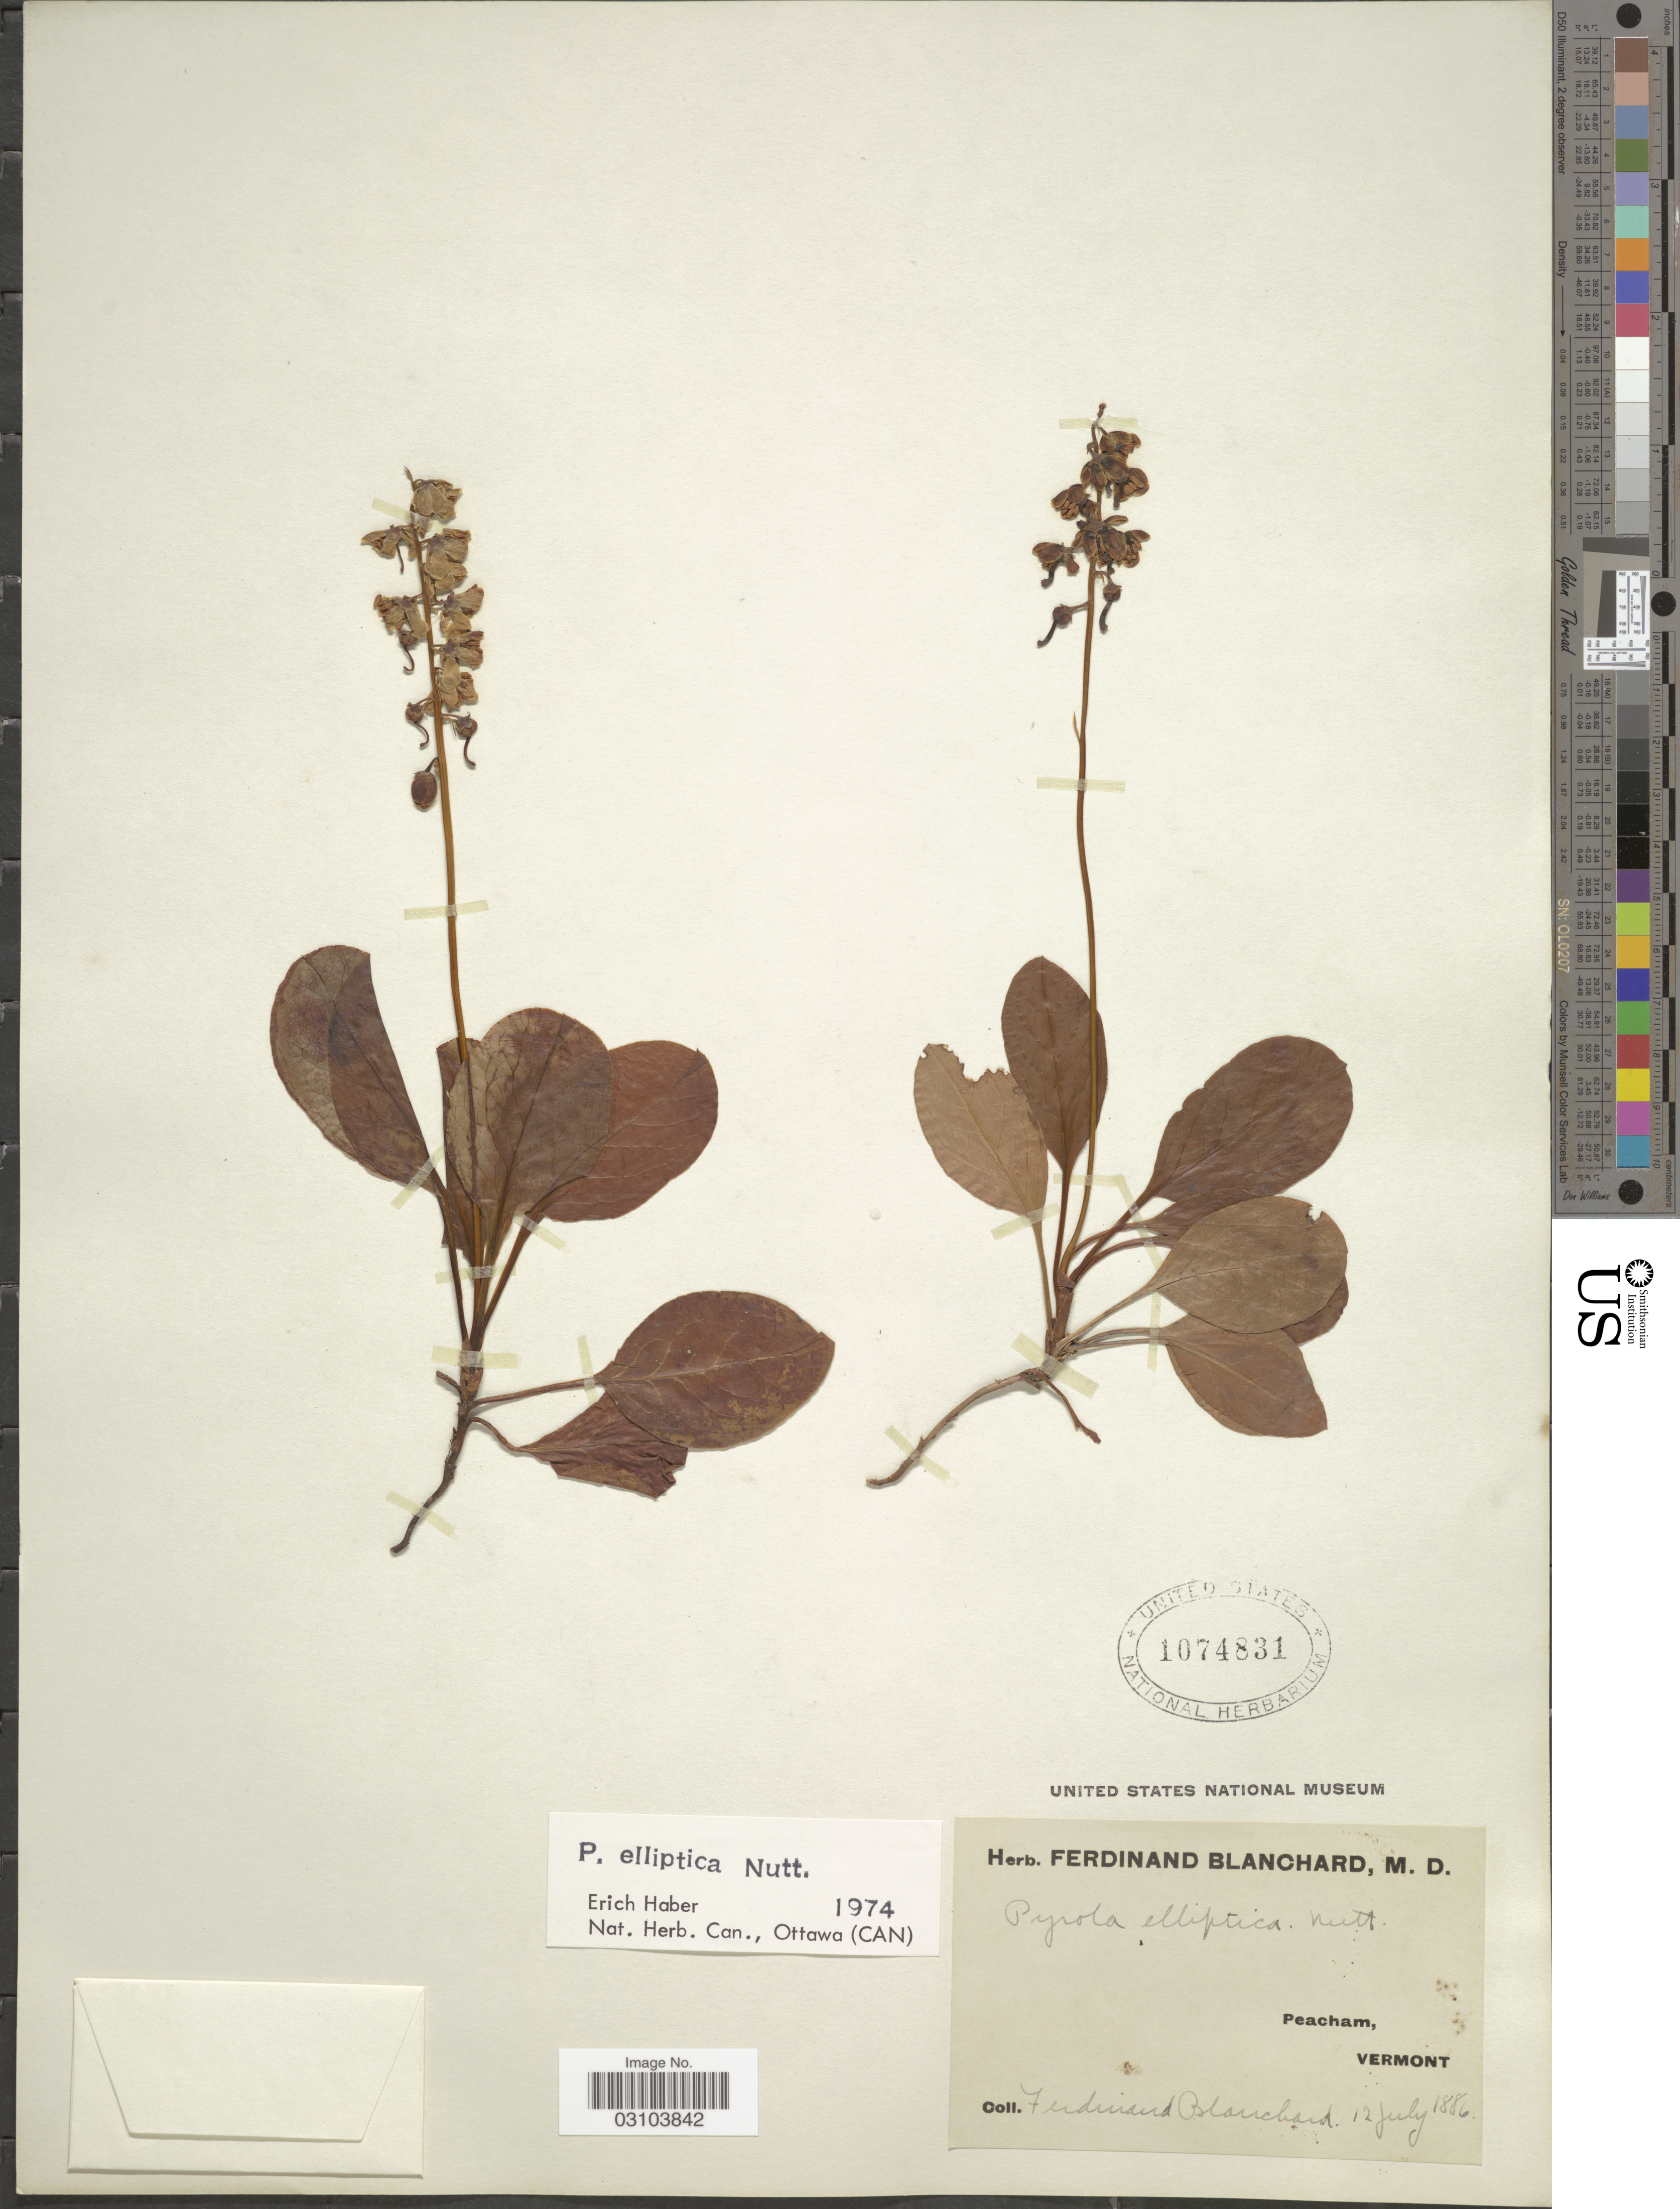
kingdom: Plantae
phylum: Tracheophyta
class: Magnoliopsida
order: Ericales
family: Ericaceae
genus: Pyrola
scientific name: Pyrola elliptica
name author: Nutt.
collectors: F. Blanchard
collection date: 1886-07-12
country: United States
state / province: Vermont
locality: Peacham.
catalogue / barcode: US 1074831